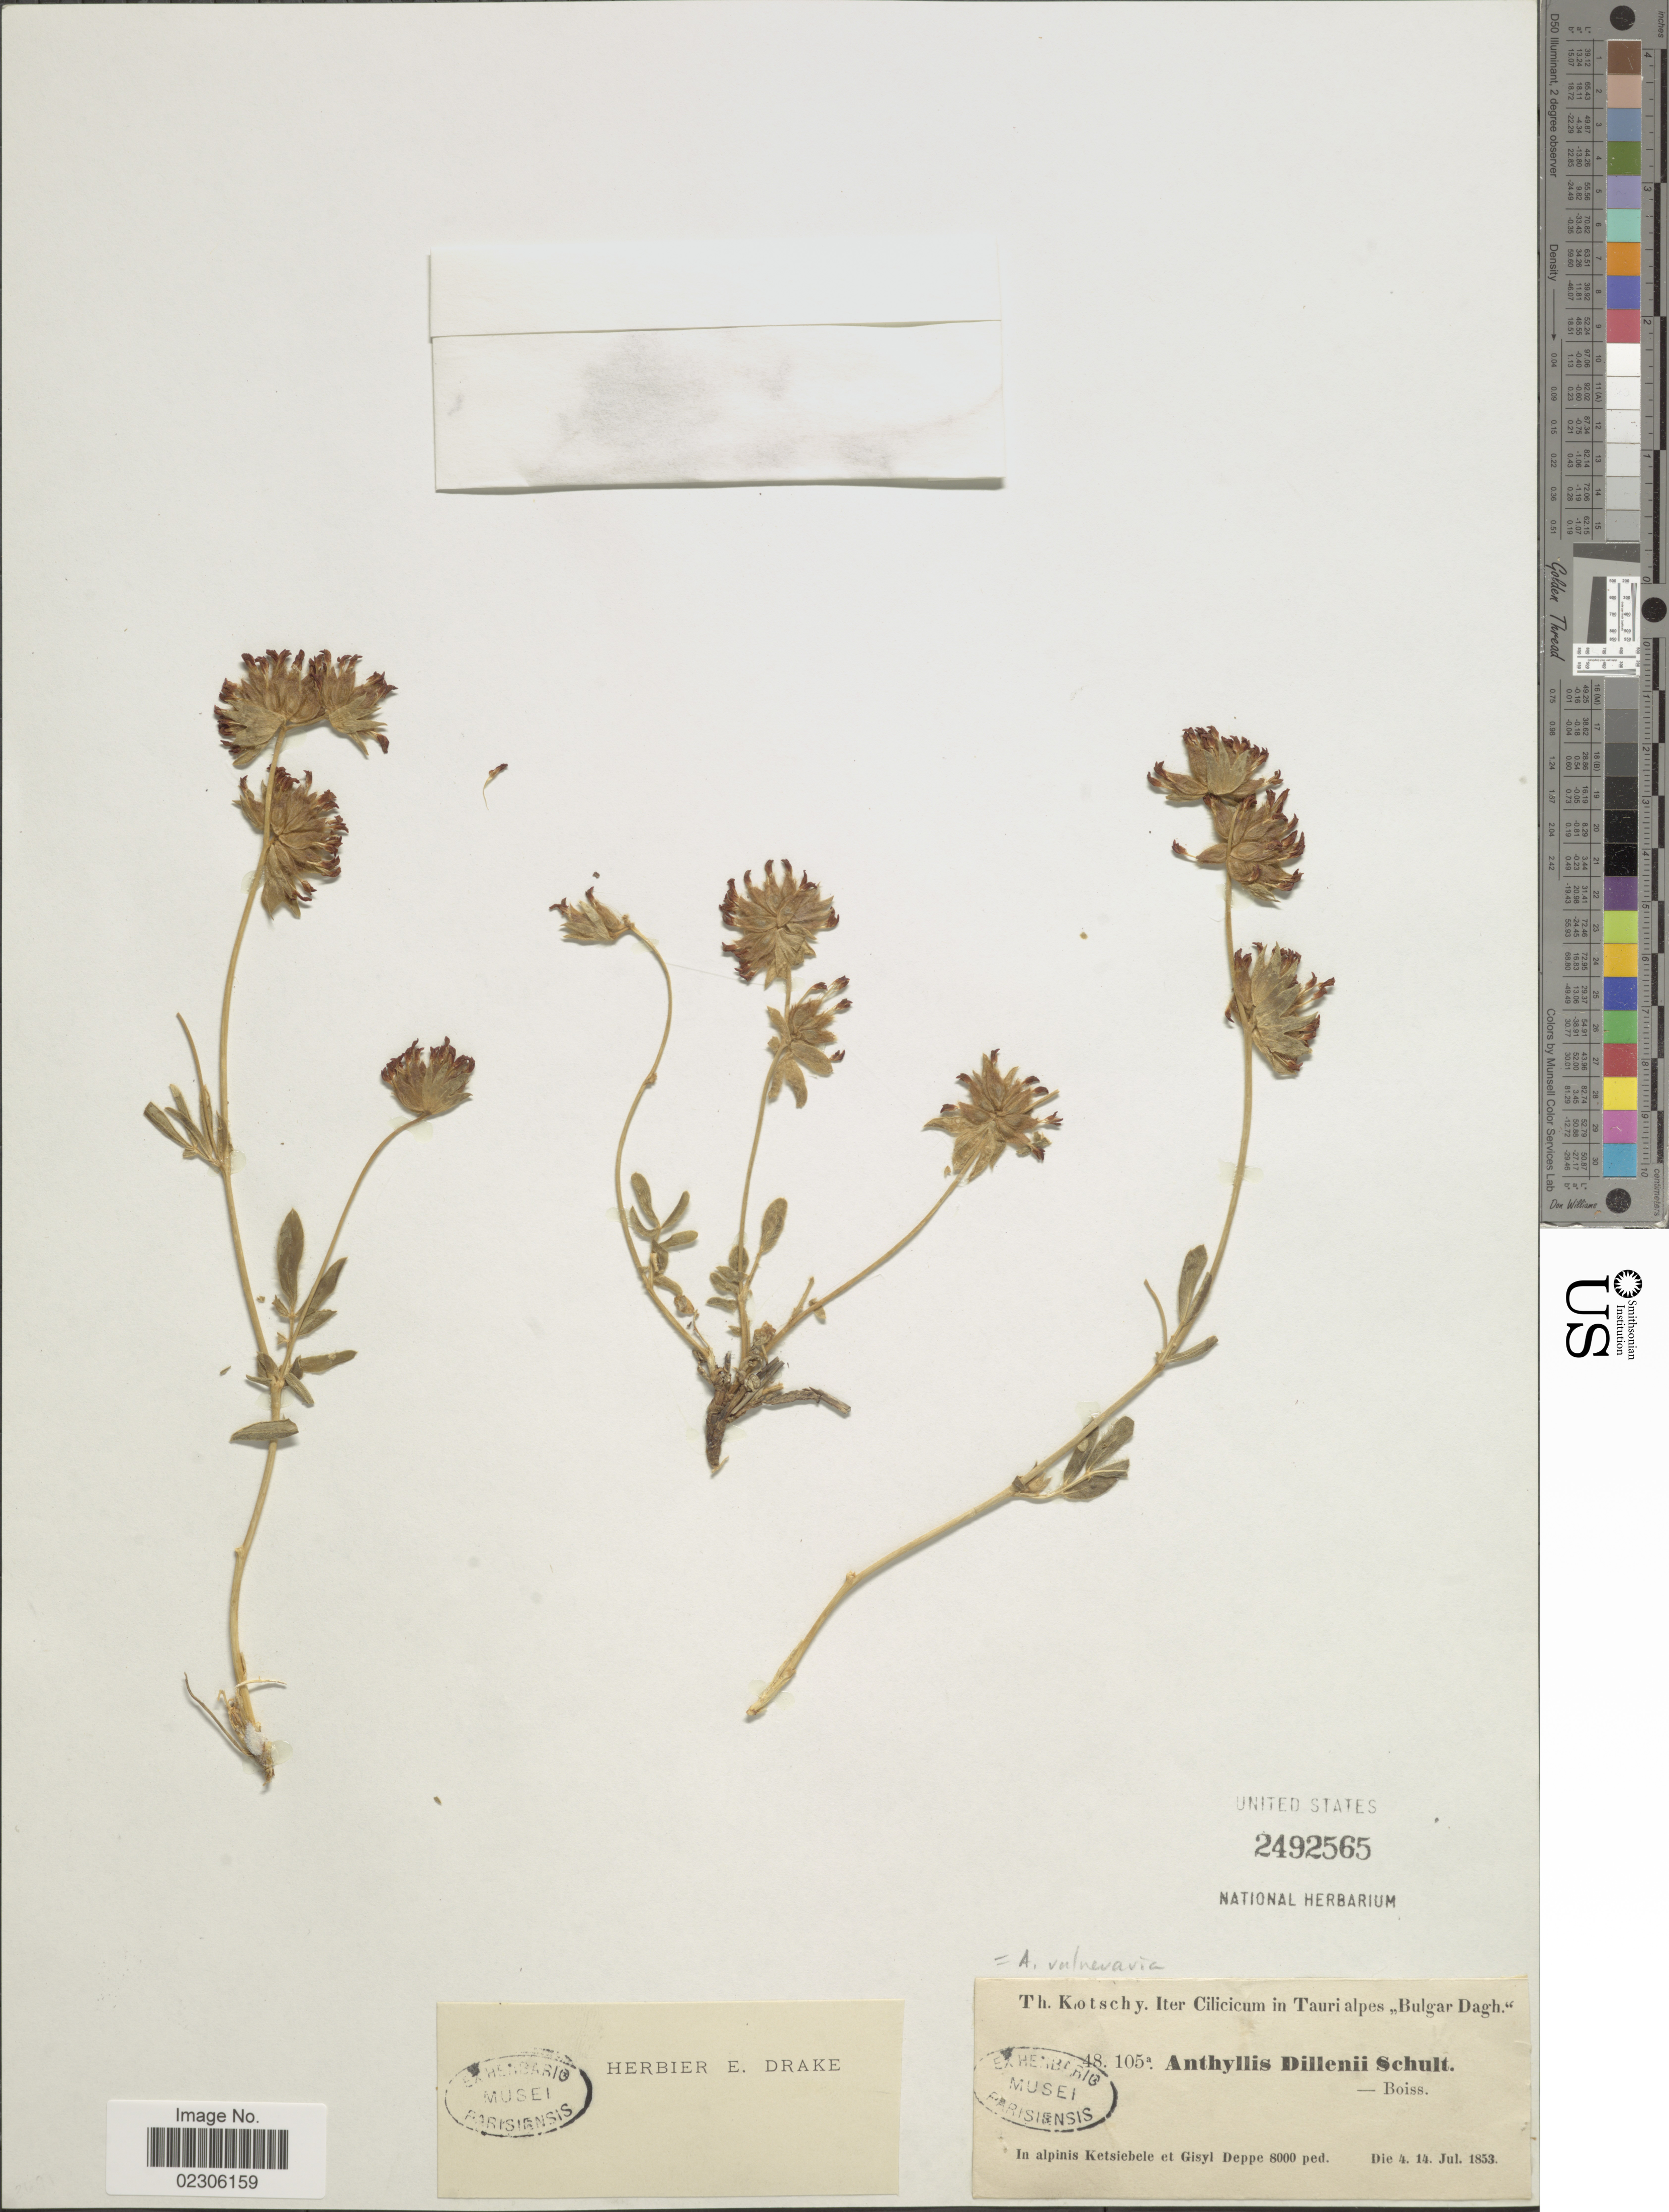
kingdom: Plantae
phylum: Tracheophyta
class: Magnoliopsida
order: Fabales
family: Fabaceae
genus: Anthyllis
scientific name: Anthyllis vulneraria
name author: L.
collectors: K. G. Kotschy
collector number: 48/105a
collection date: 1853-07-14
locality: In alpinis Ketsiebele et Gisyl Deppe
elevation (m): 2438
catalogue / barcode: US 2492565